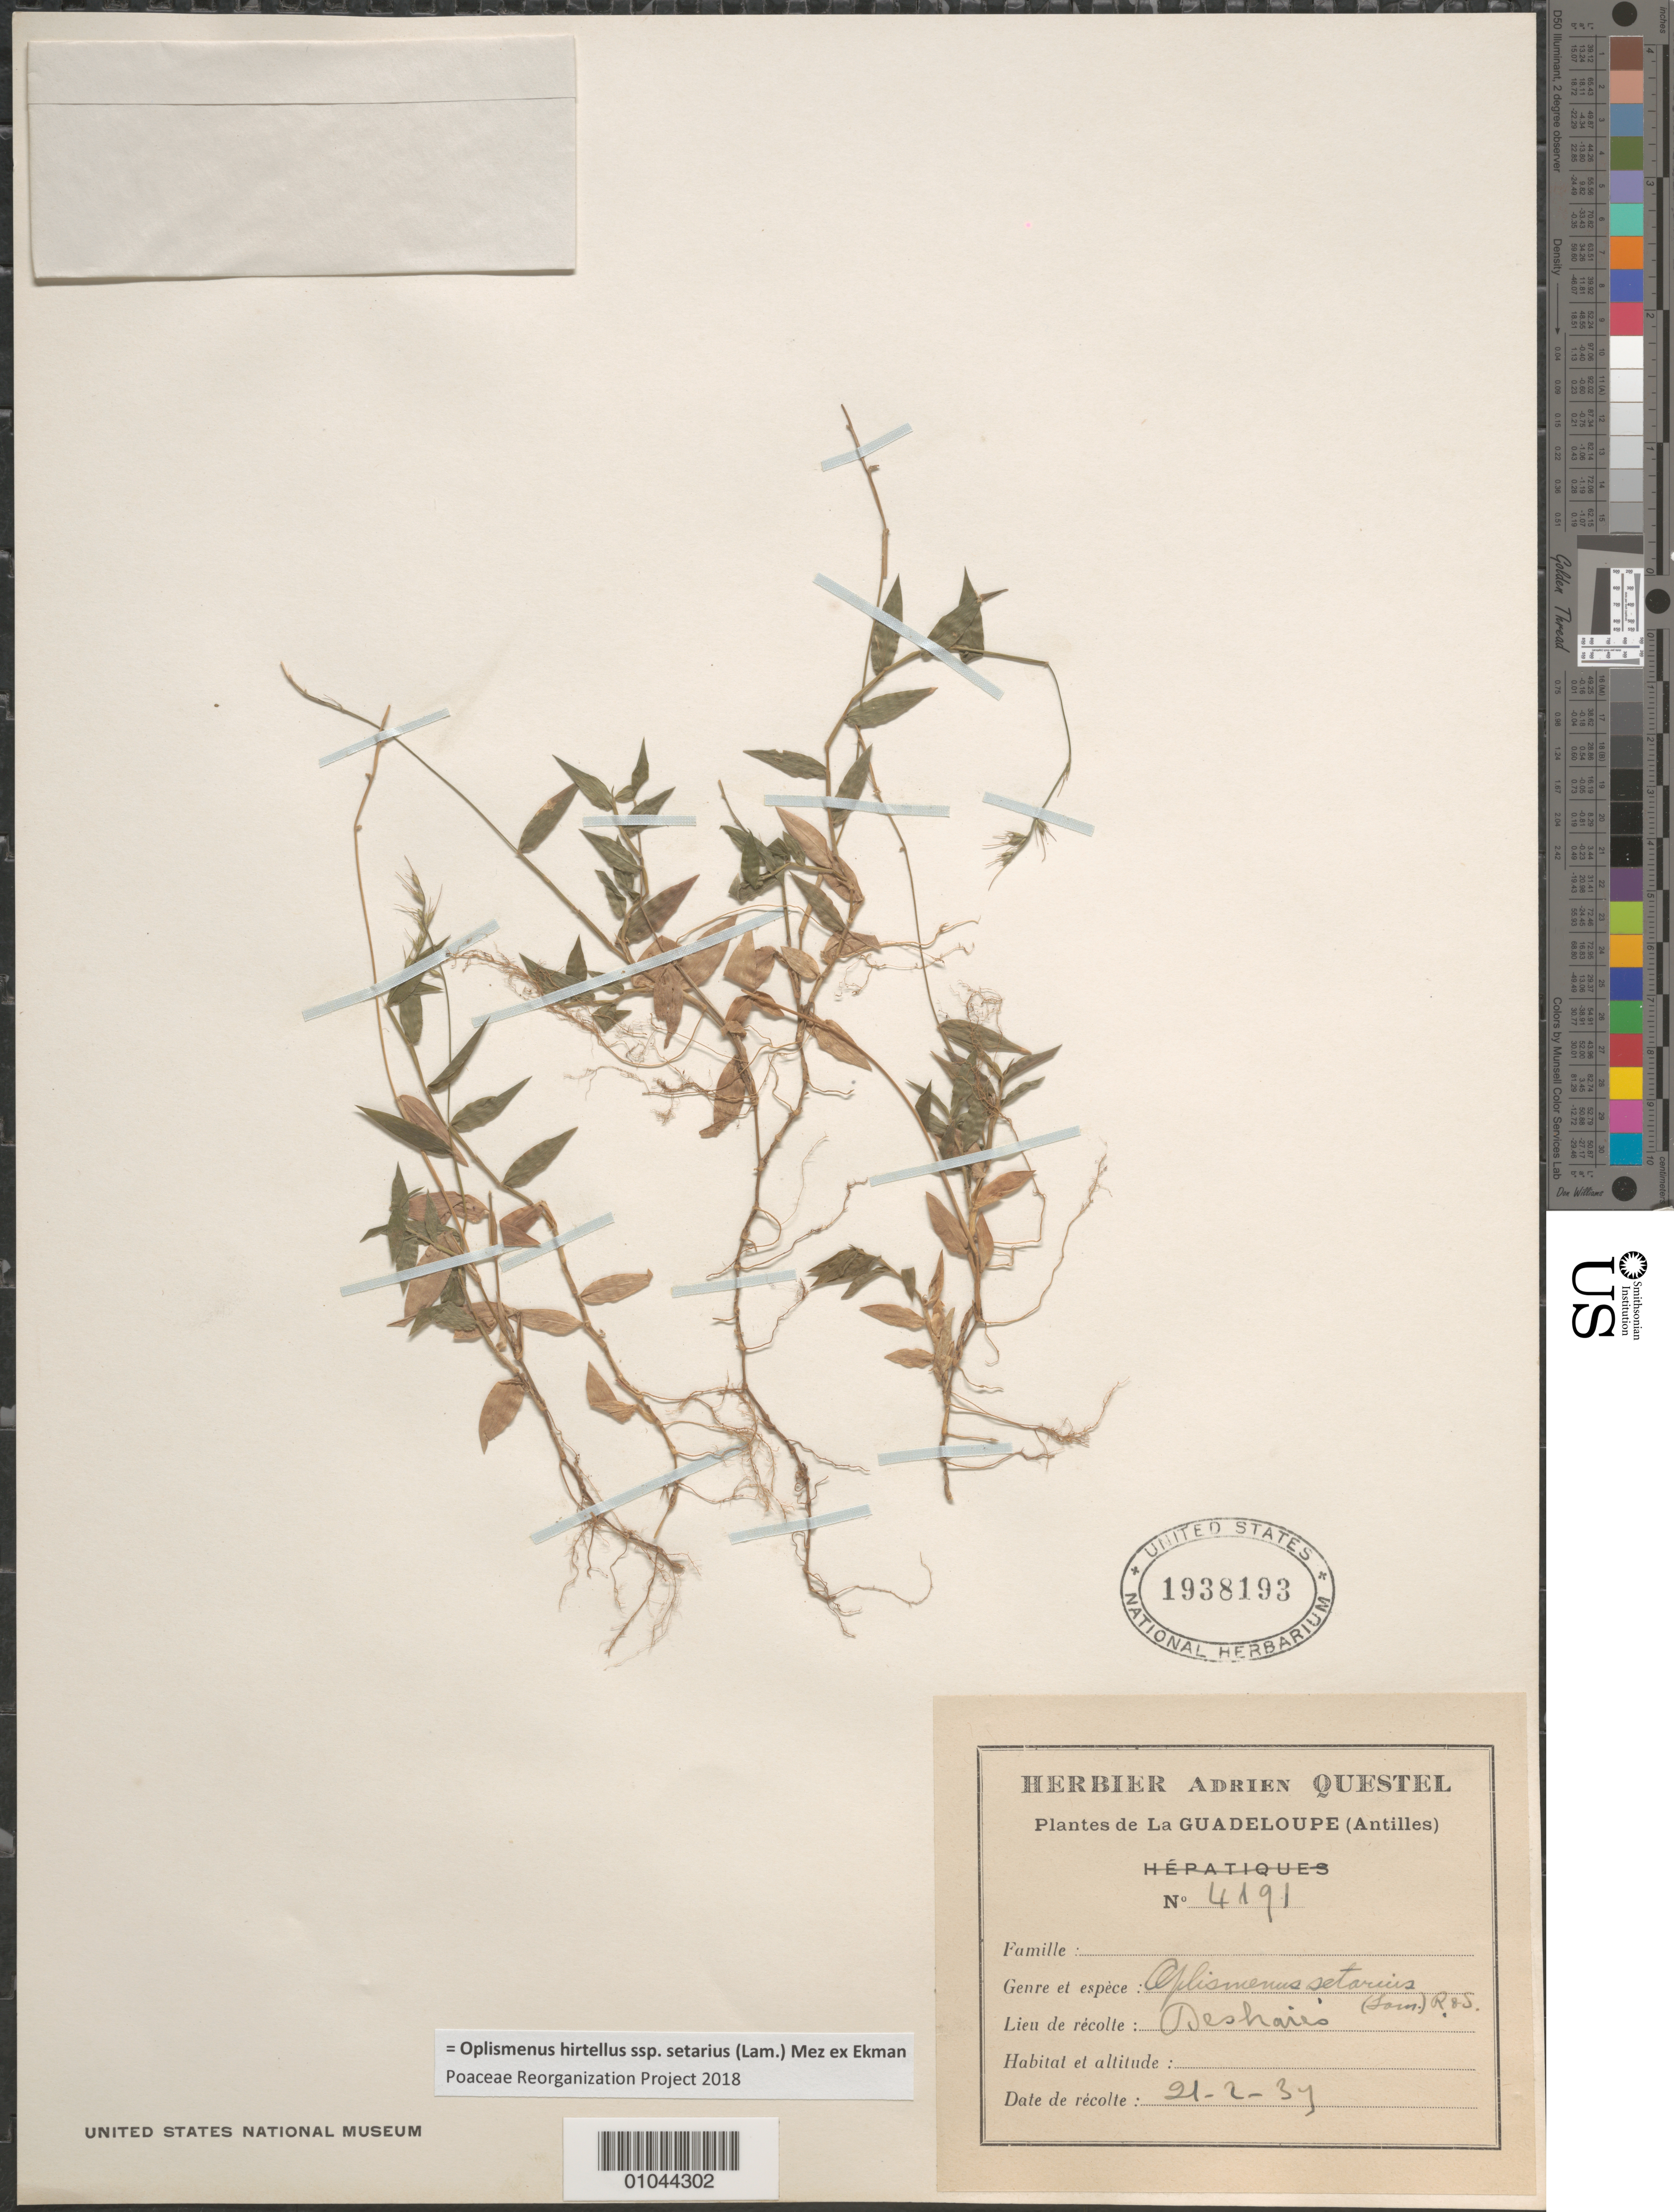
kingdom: Plantae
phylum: Tracheophyta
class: Liliopsida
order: Poales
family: Poaceae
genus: Oplismenus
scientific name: Oplismenus hirtellus subsp. setarius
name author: (Lam.) Mez ex Ekman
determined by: Poaceae Reorganization Project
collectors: A. Questel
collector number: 4191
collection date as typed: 21 Feb 1939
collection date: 1939-02-21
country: Guadeloupe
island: Basse Terre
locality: Deshaies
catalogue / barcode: US 1938193